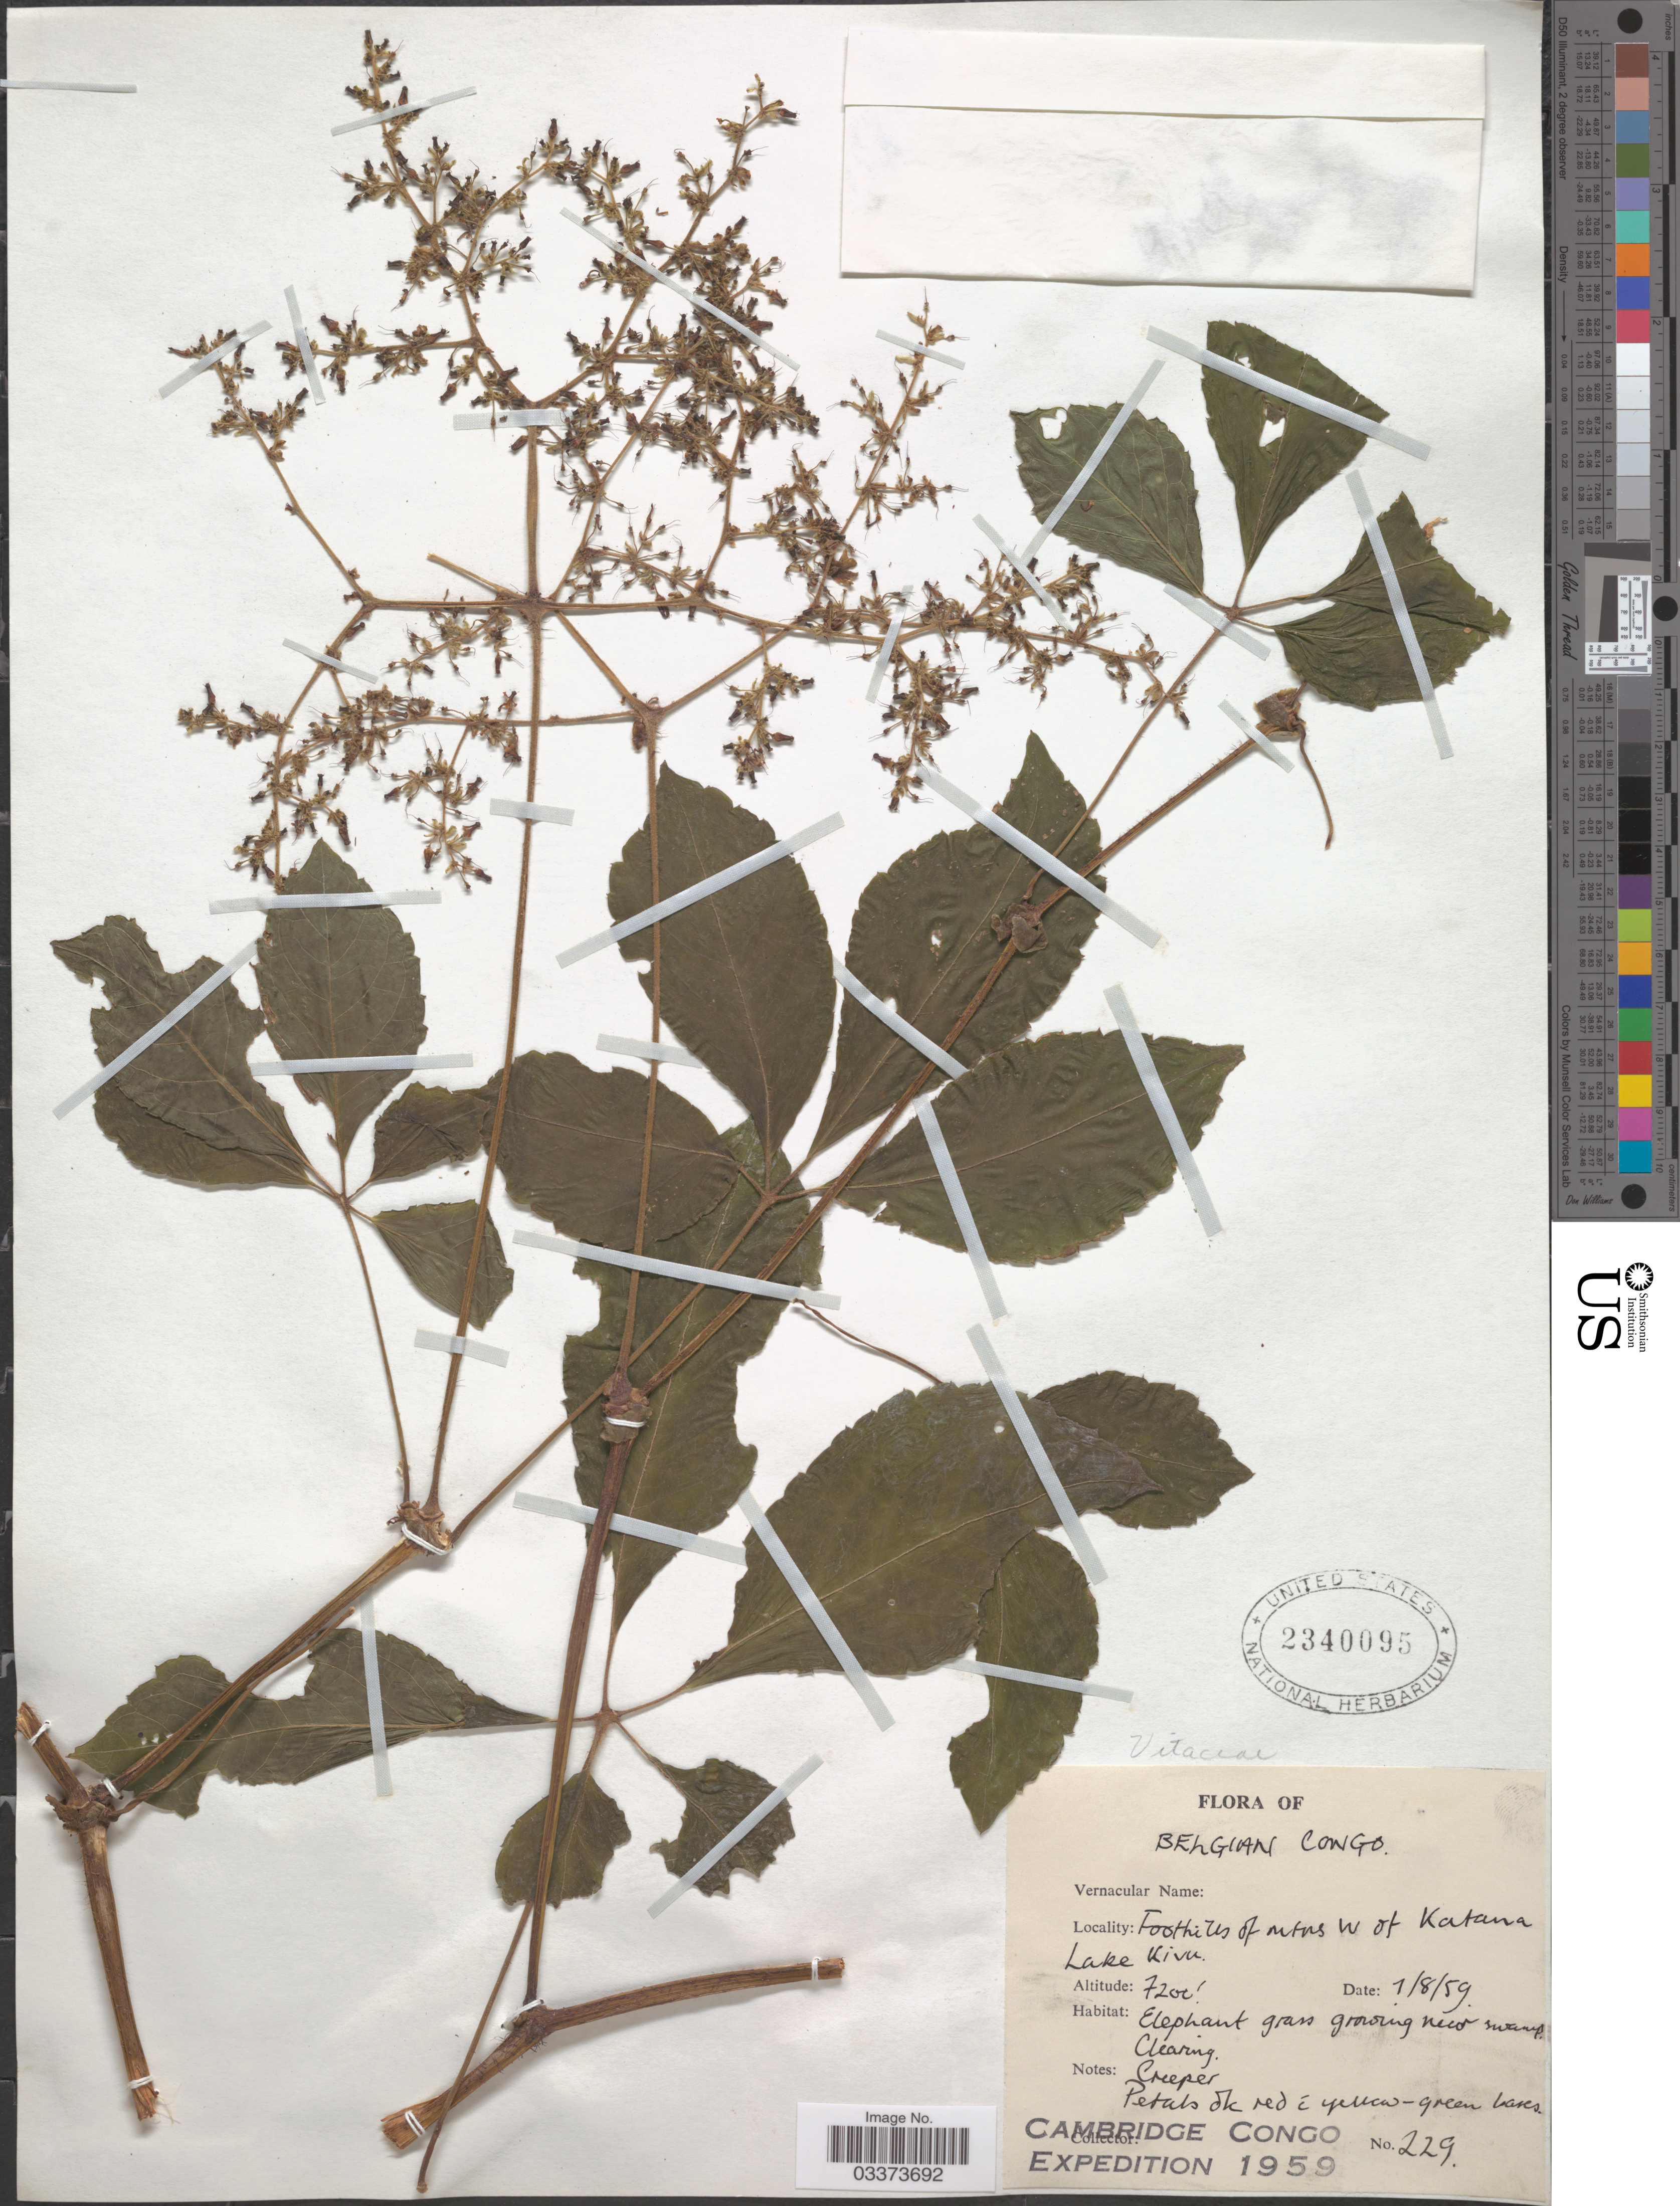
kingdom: Plantae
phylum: Tracheophyta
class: Magnoliopsida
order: Vitales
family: Vitaceae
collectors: Cambridge Congo Expedition 1959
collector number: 229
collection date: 1959-08-01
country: Congo, Democratic Republic of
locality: Belgian Congo, Foothills of mtns W of Katana, Lake Kivu.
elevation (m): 2195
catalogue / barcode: US 2340095